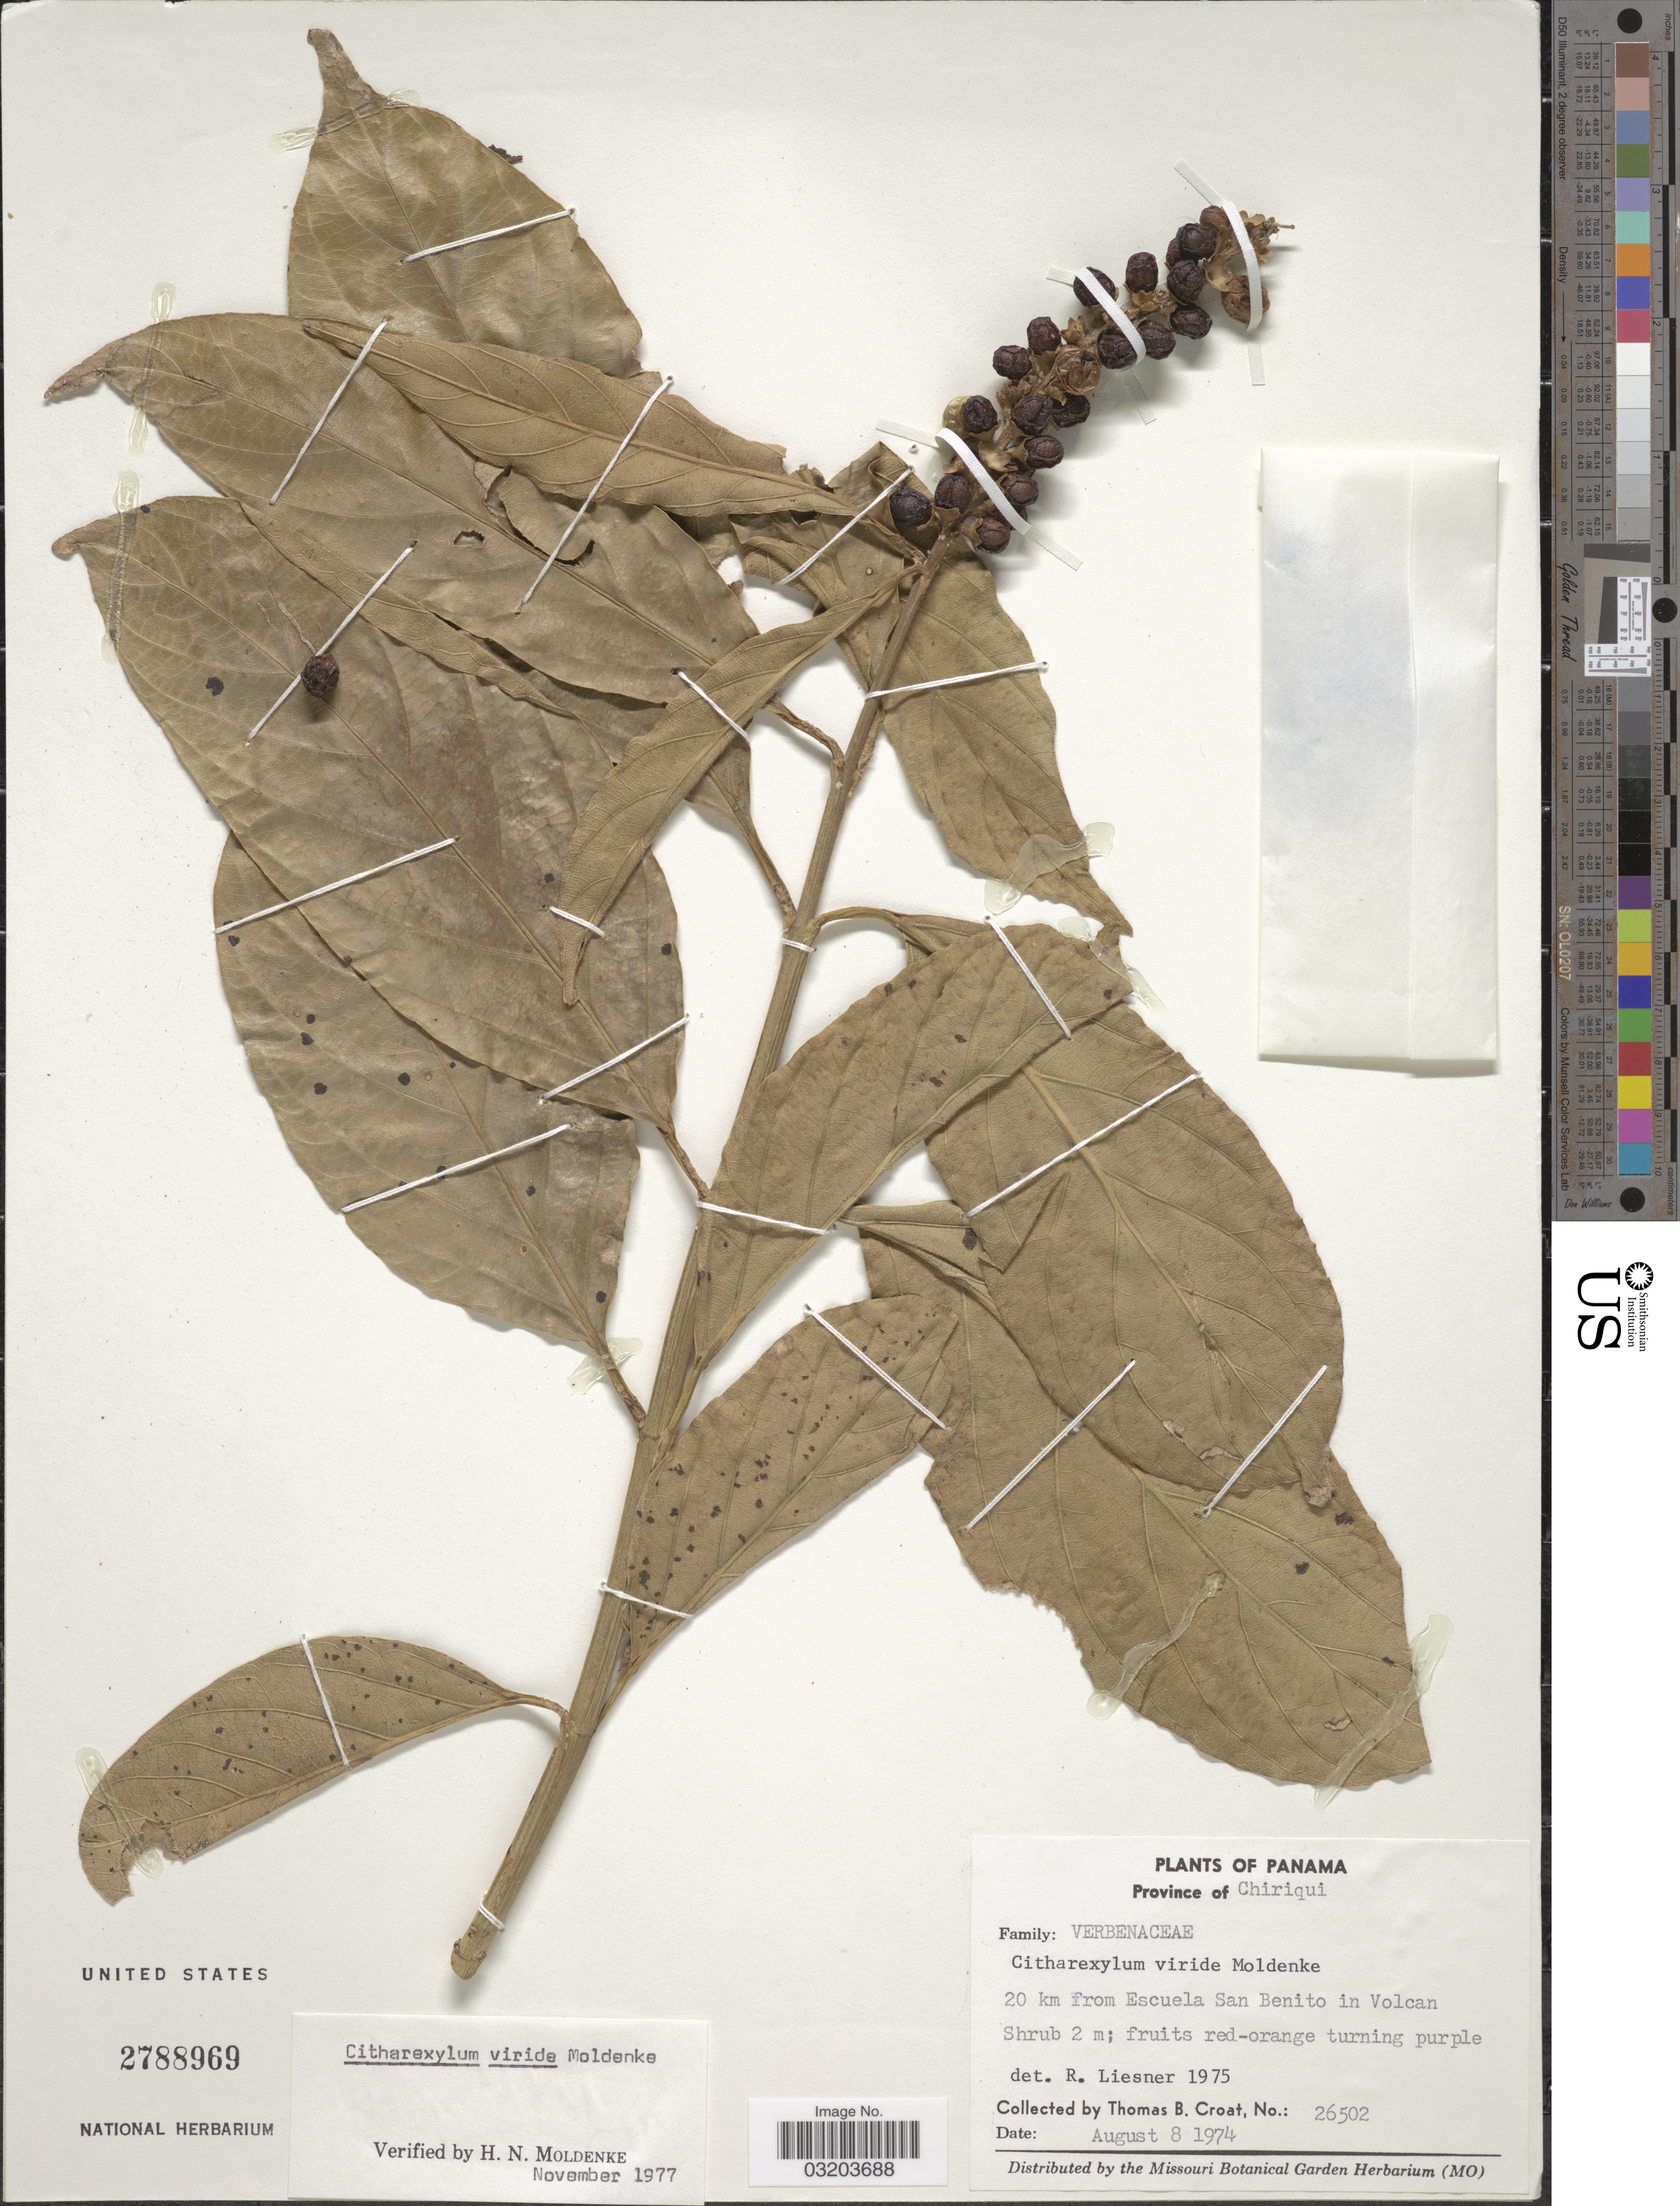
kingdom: Plantae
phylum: Tracheophyta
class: Magnoliopsida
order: Lamiales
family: Verbenaceae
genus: Citharexylum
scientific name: Citharexylum viride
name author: Moldenke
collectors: T. B. Croat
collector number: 26502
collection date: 1974-08-08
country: Panama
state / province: Chiriqui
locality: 20 km from Escuela San Benito in Volcan.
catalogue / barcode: US 2788969